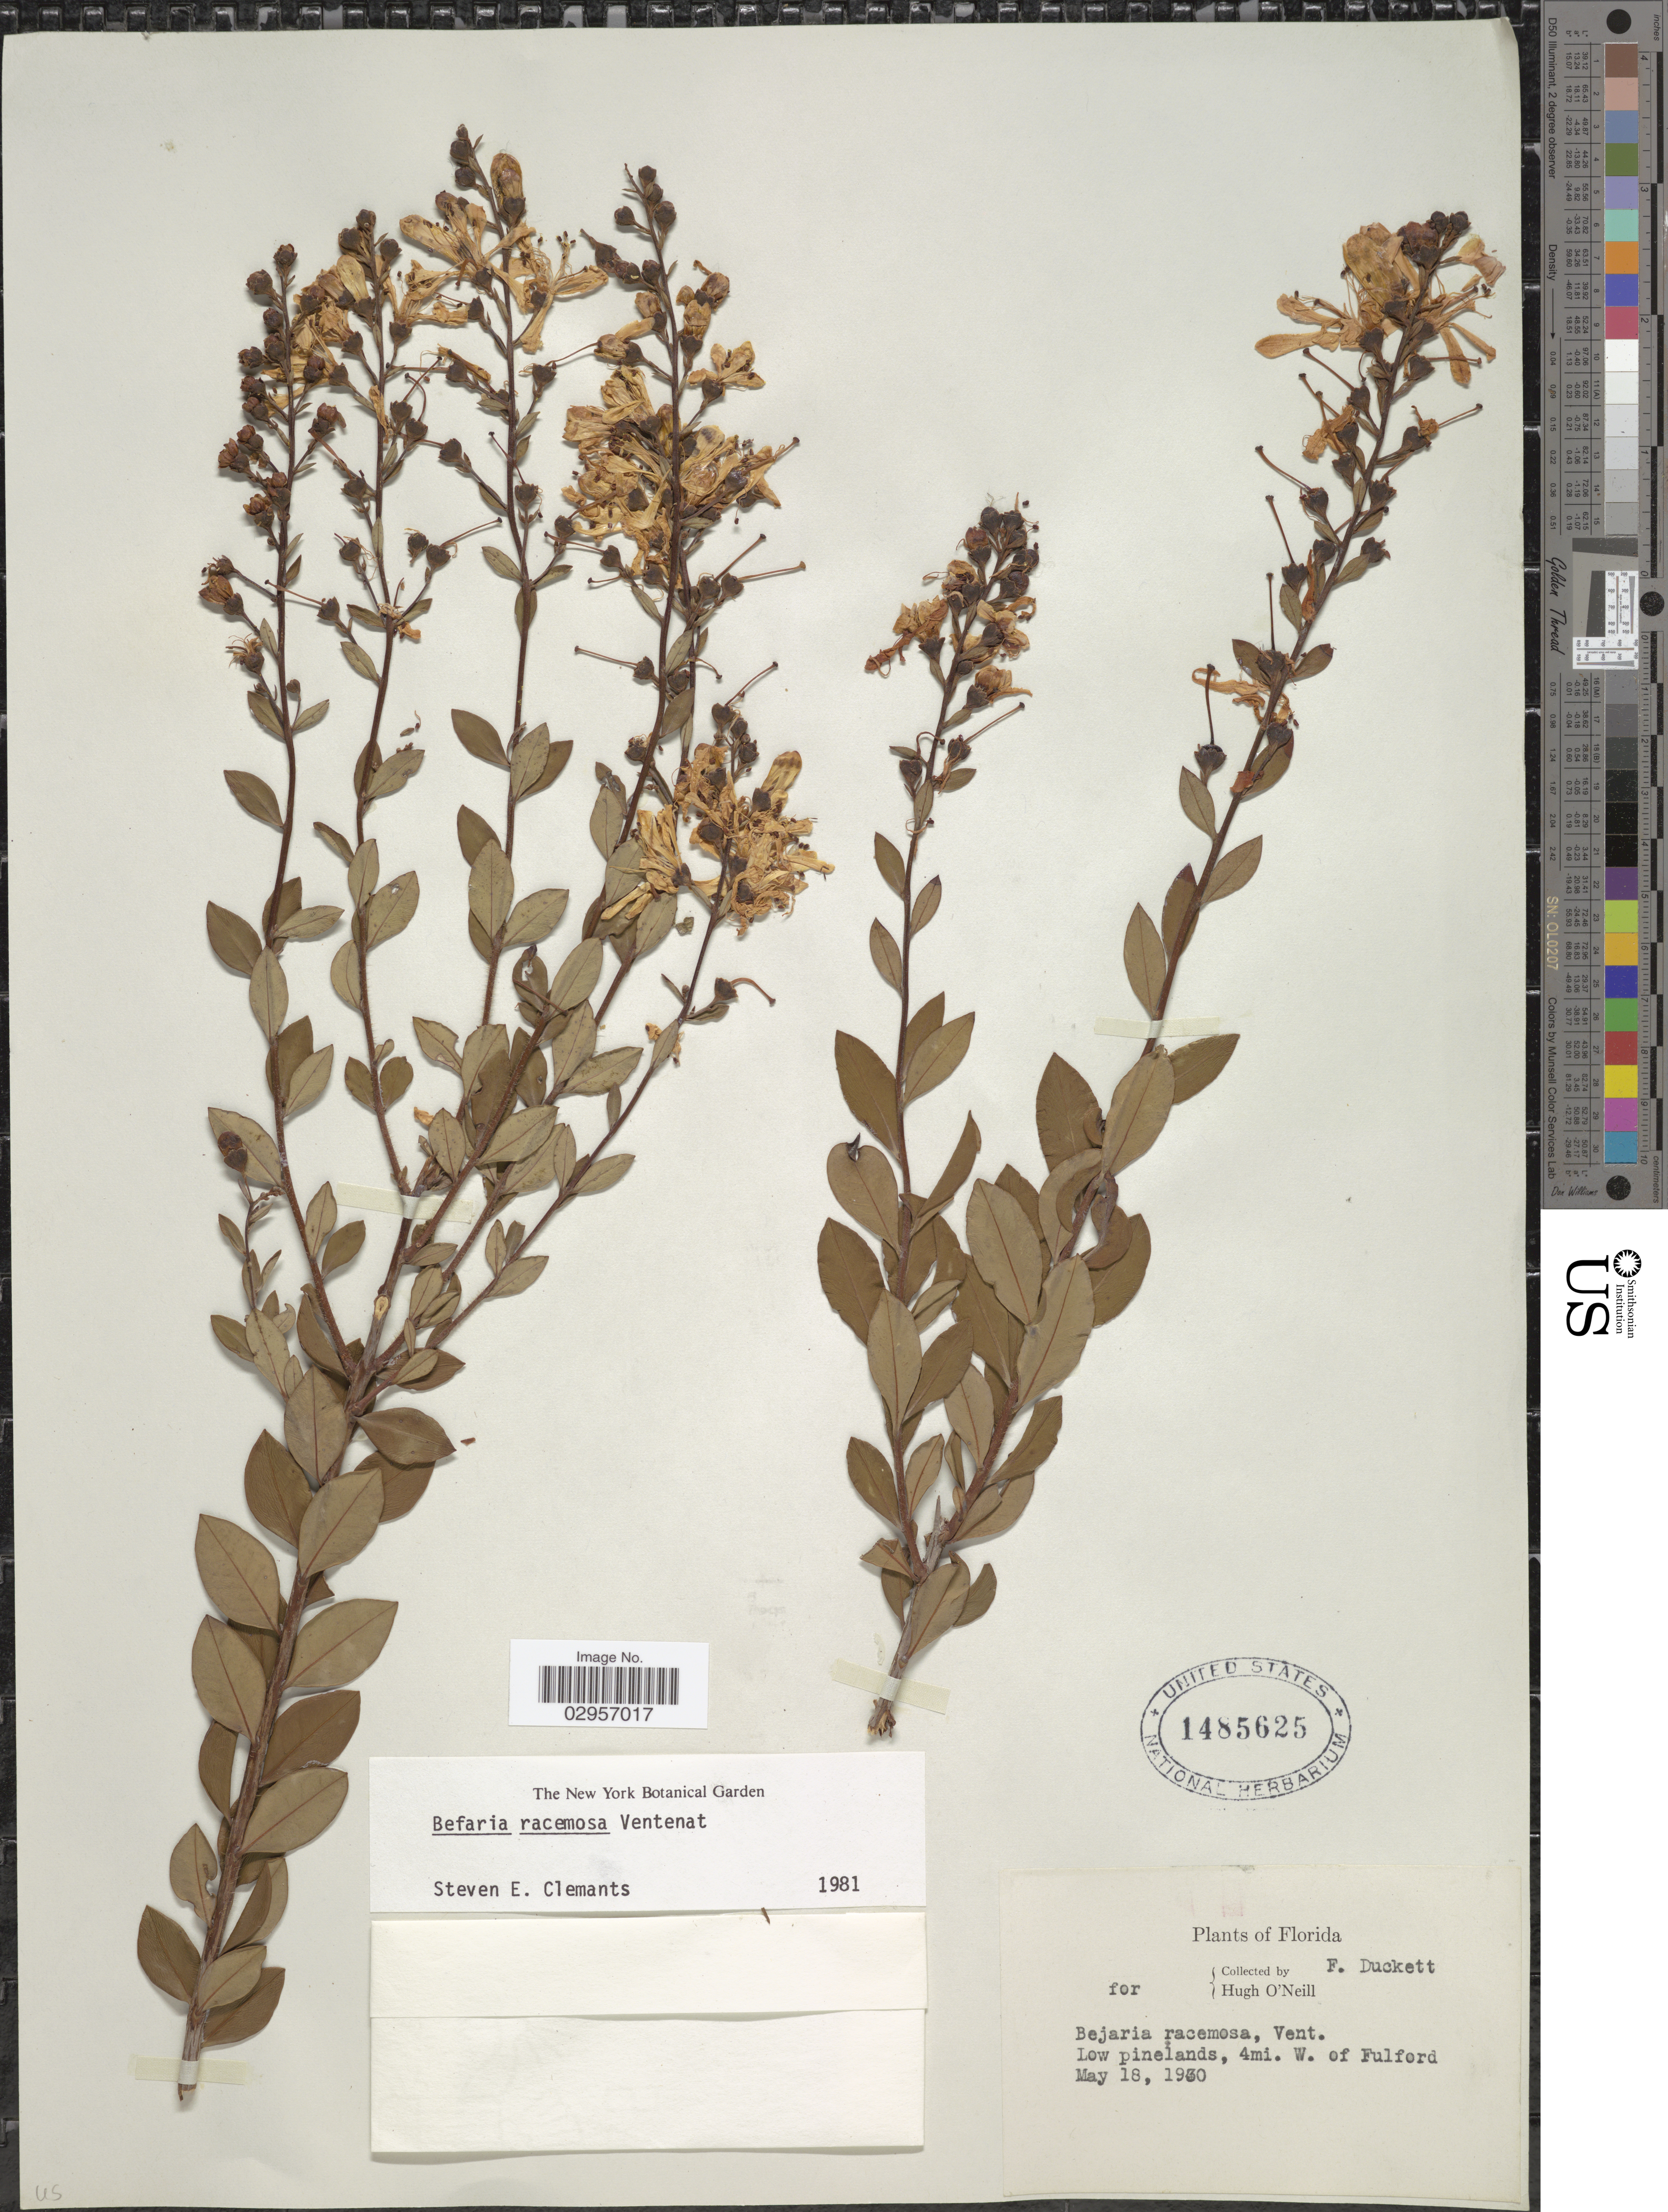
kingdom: Plantae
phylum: Tracheophyta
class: Magnoliopsida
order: Ericales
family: Ericaceae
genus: Bejaria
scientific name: Bejaria racemosa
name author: Vent.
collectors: F. Duckett & H. O'Neill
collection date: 1930-05-18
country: United States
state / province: Florida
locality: Low pinelands, 4mi. W. of Fulford.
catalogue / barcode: US 1485625